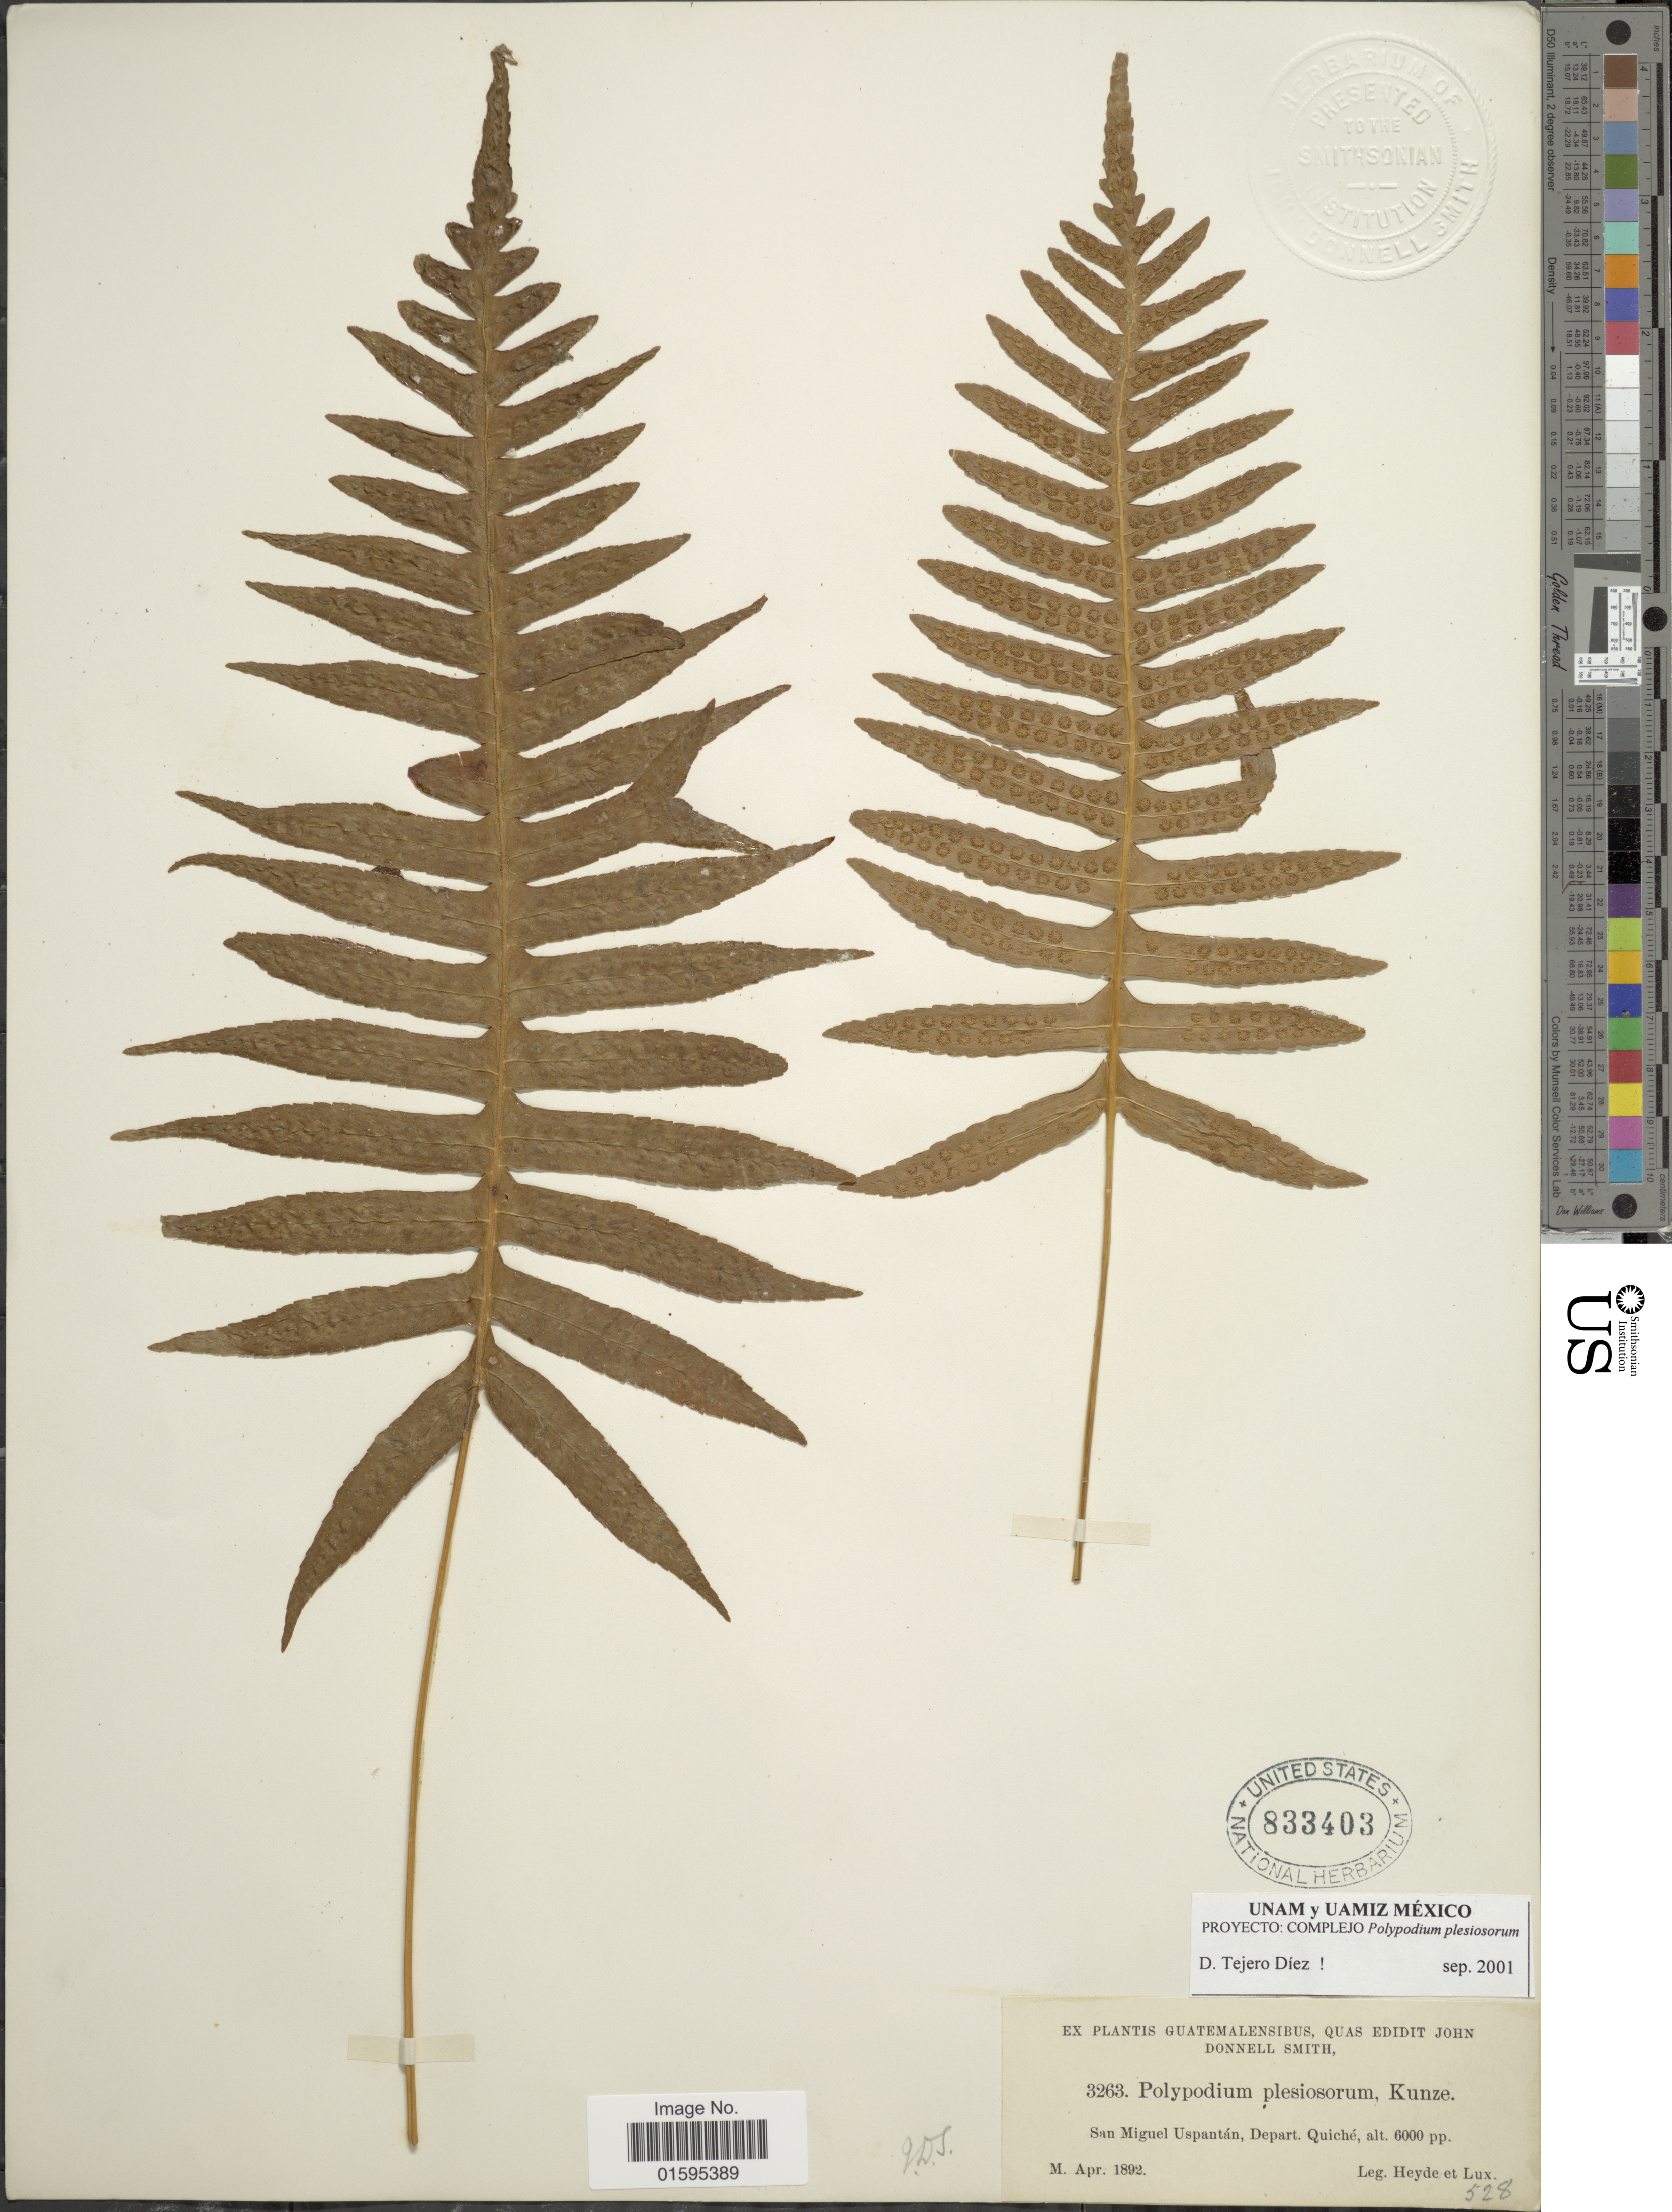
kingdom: Plantae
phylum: Tracheophyta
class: Polypodiopsida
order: Polypodiales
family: Polypodiaceae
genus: Polypodium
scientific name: Polypodium plesiosorum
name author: Kunze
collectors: Heyde & Lux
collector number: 3263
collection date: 1892-04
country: Guatemala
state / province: El Quiché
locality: San Miguel Uspantán, Depart. Quiché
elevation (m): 1829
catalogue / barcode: US 833403